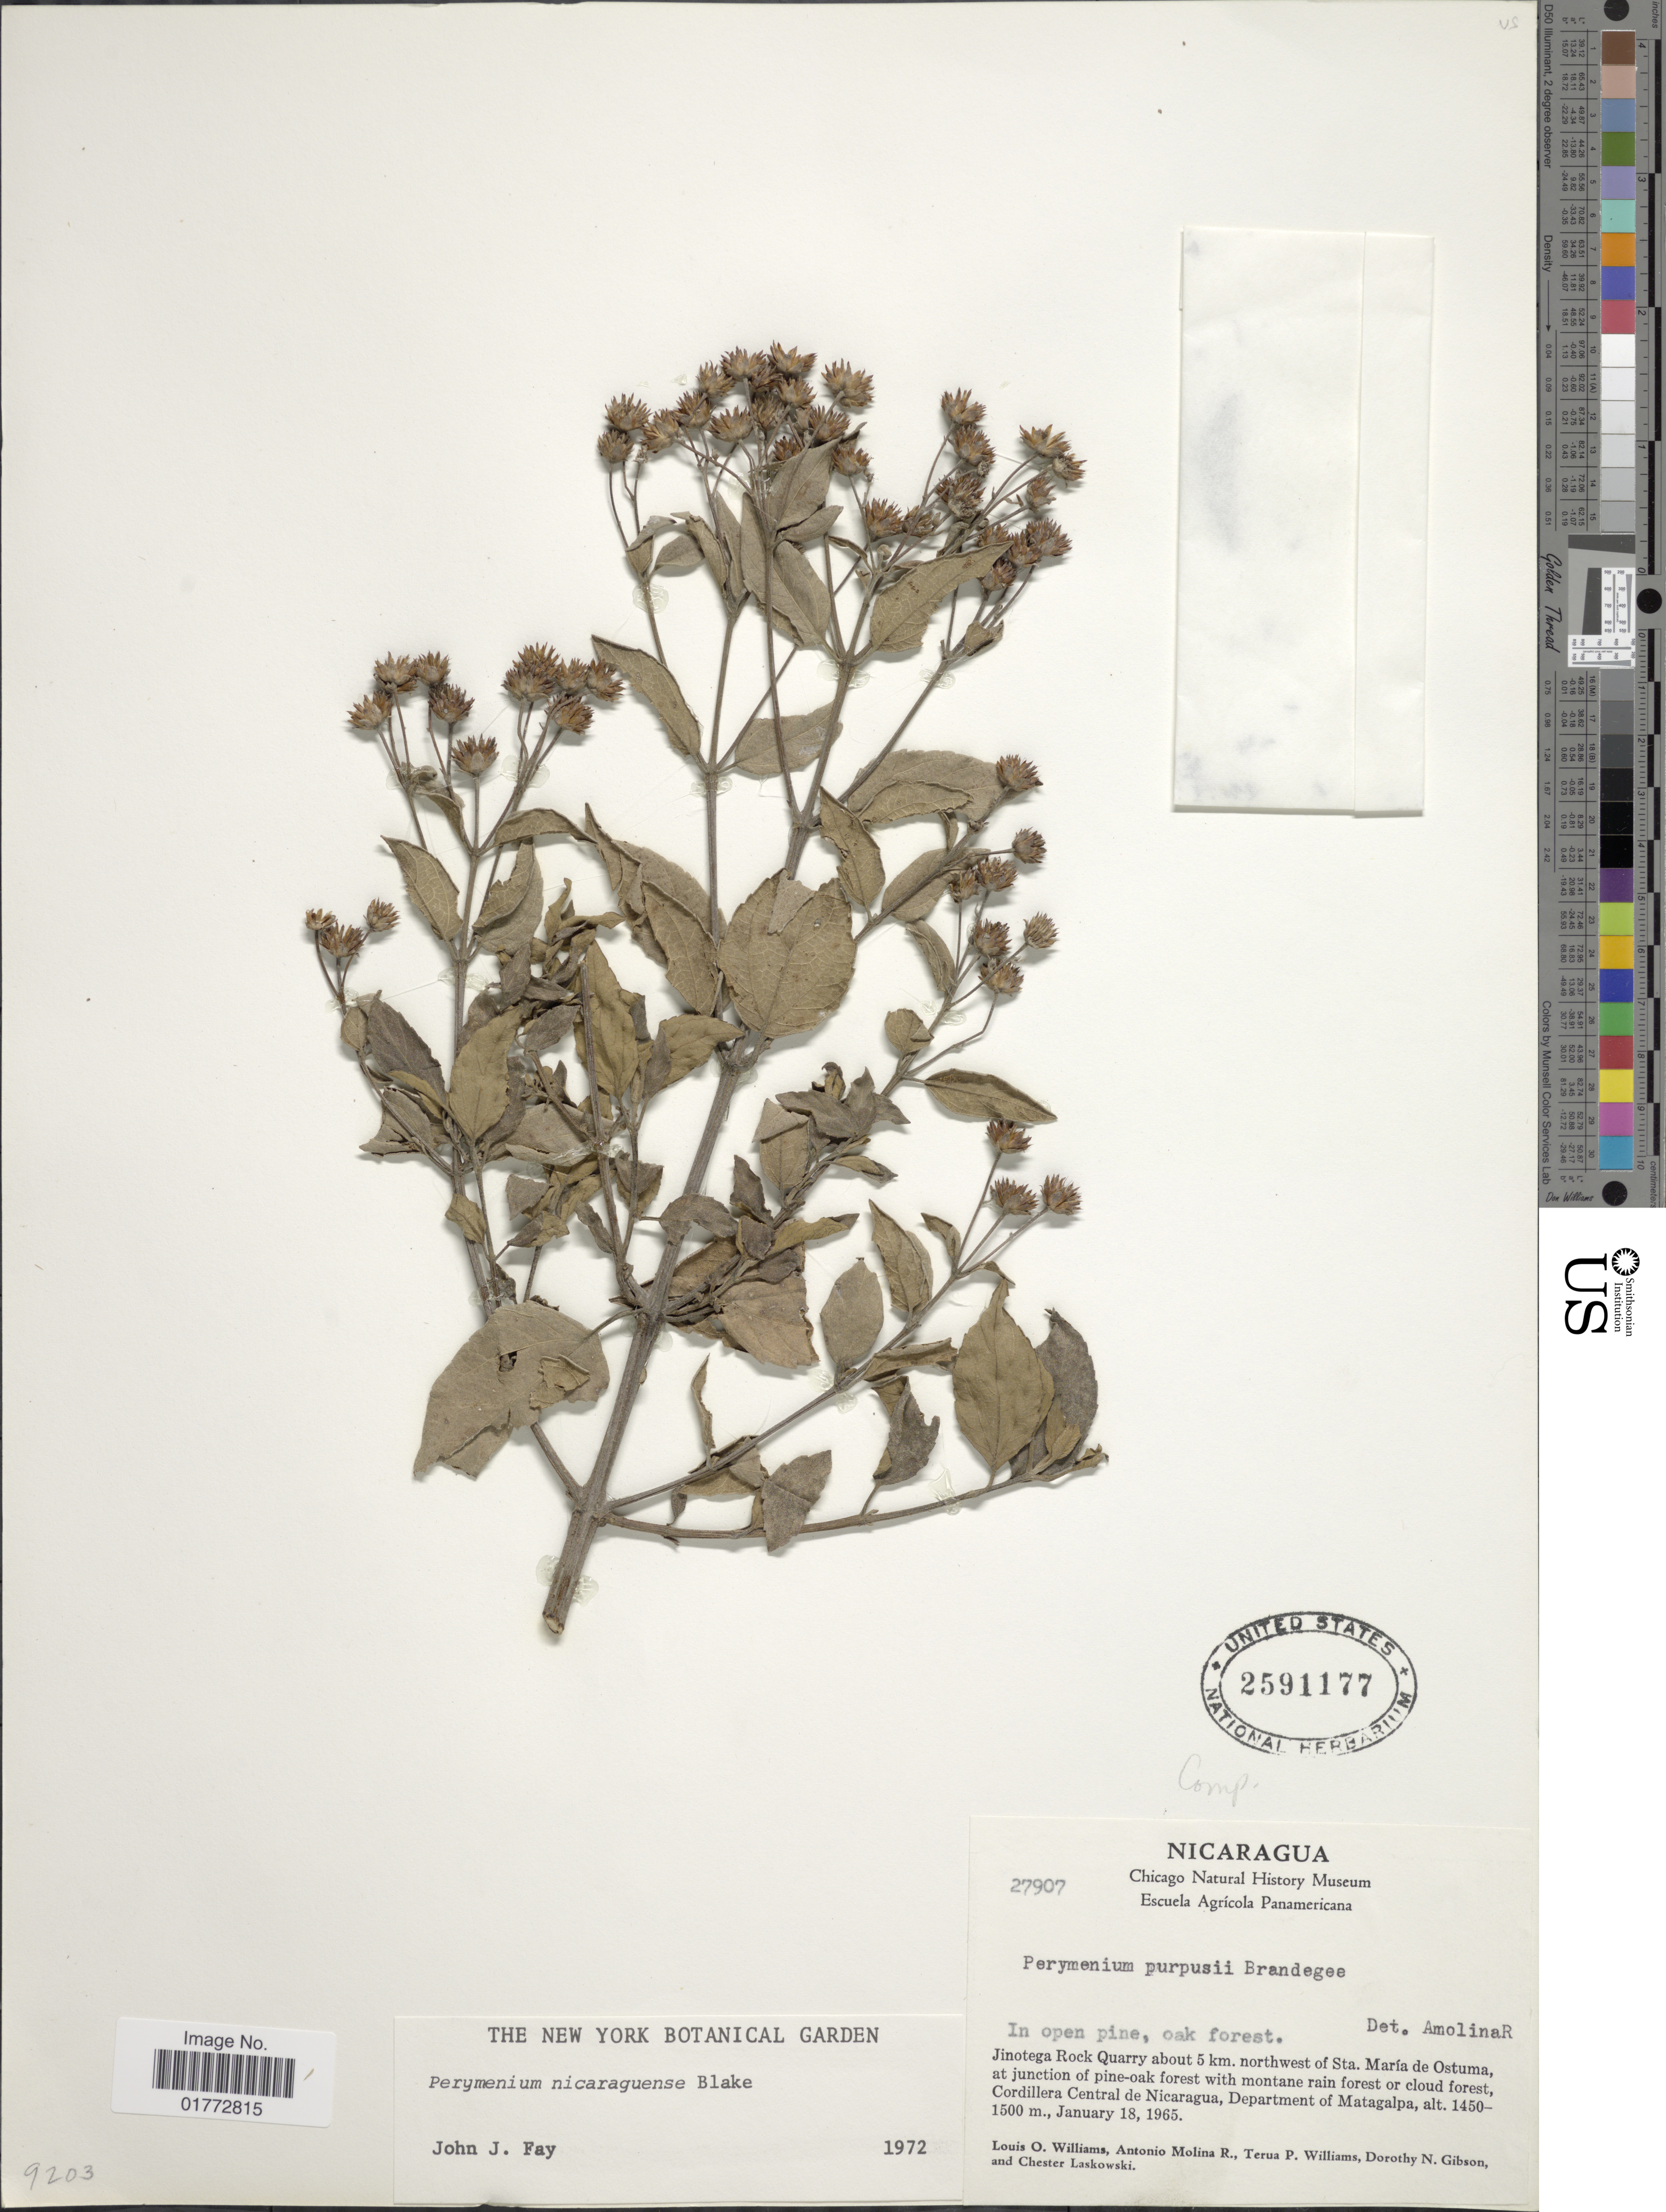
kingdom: Plantae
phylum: Tracheophyta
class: Magnoliopsida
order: Asterales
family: Asteraceae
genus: Perymenium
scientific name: Perymenium nicaraguense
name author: S.F. Blake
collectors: L. O. Williams, A. Molina R., T. P. Williams, D. N. Gibson & C. Laskowski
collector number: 27907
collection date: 1965-01-18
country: Nicaragua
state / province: Matagalpa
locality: Jinotega Rocky Quarry, about 5 km. northwest of Sta. Maria de Ostuma, at junction of pine-oak forest with montane rain forest or cloud forest, Cordillera Central de Nicaragua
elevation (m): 1450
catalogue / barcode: US 2591177